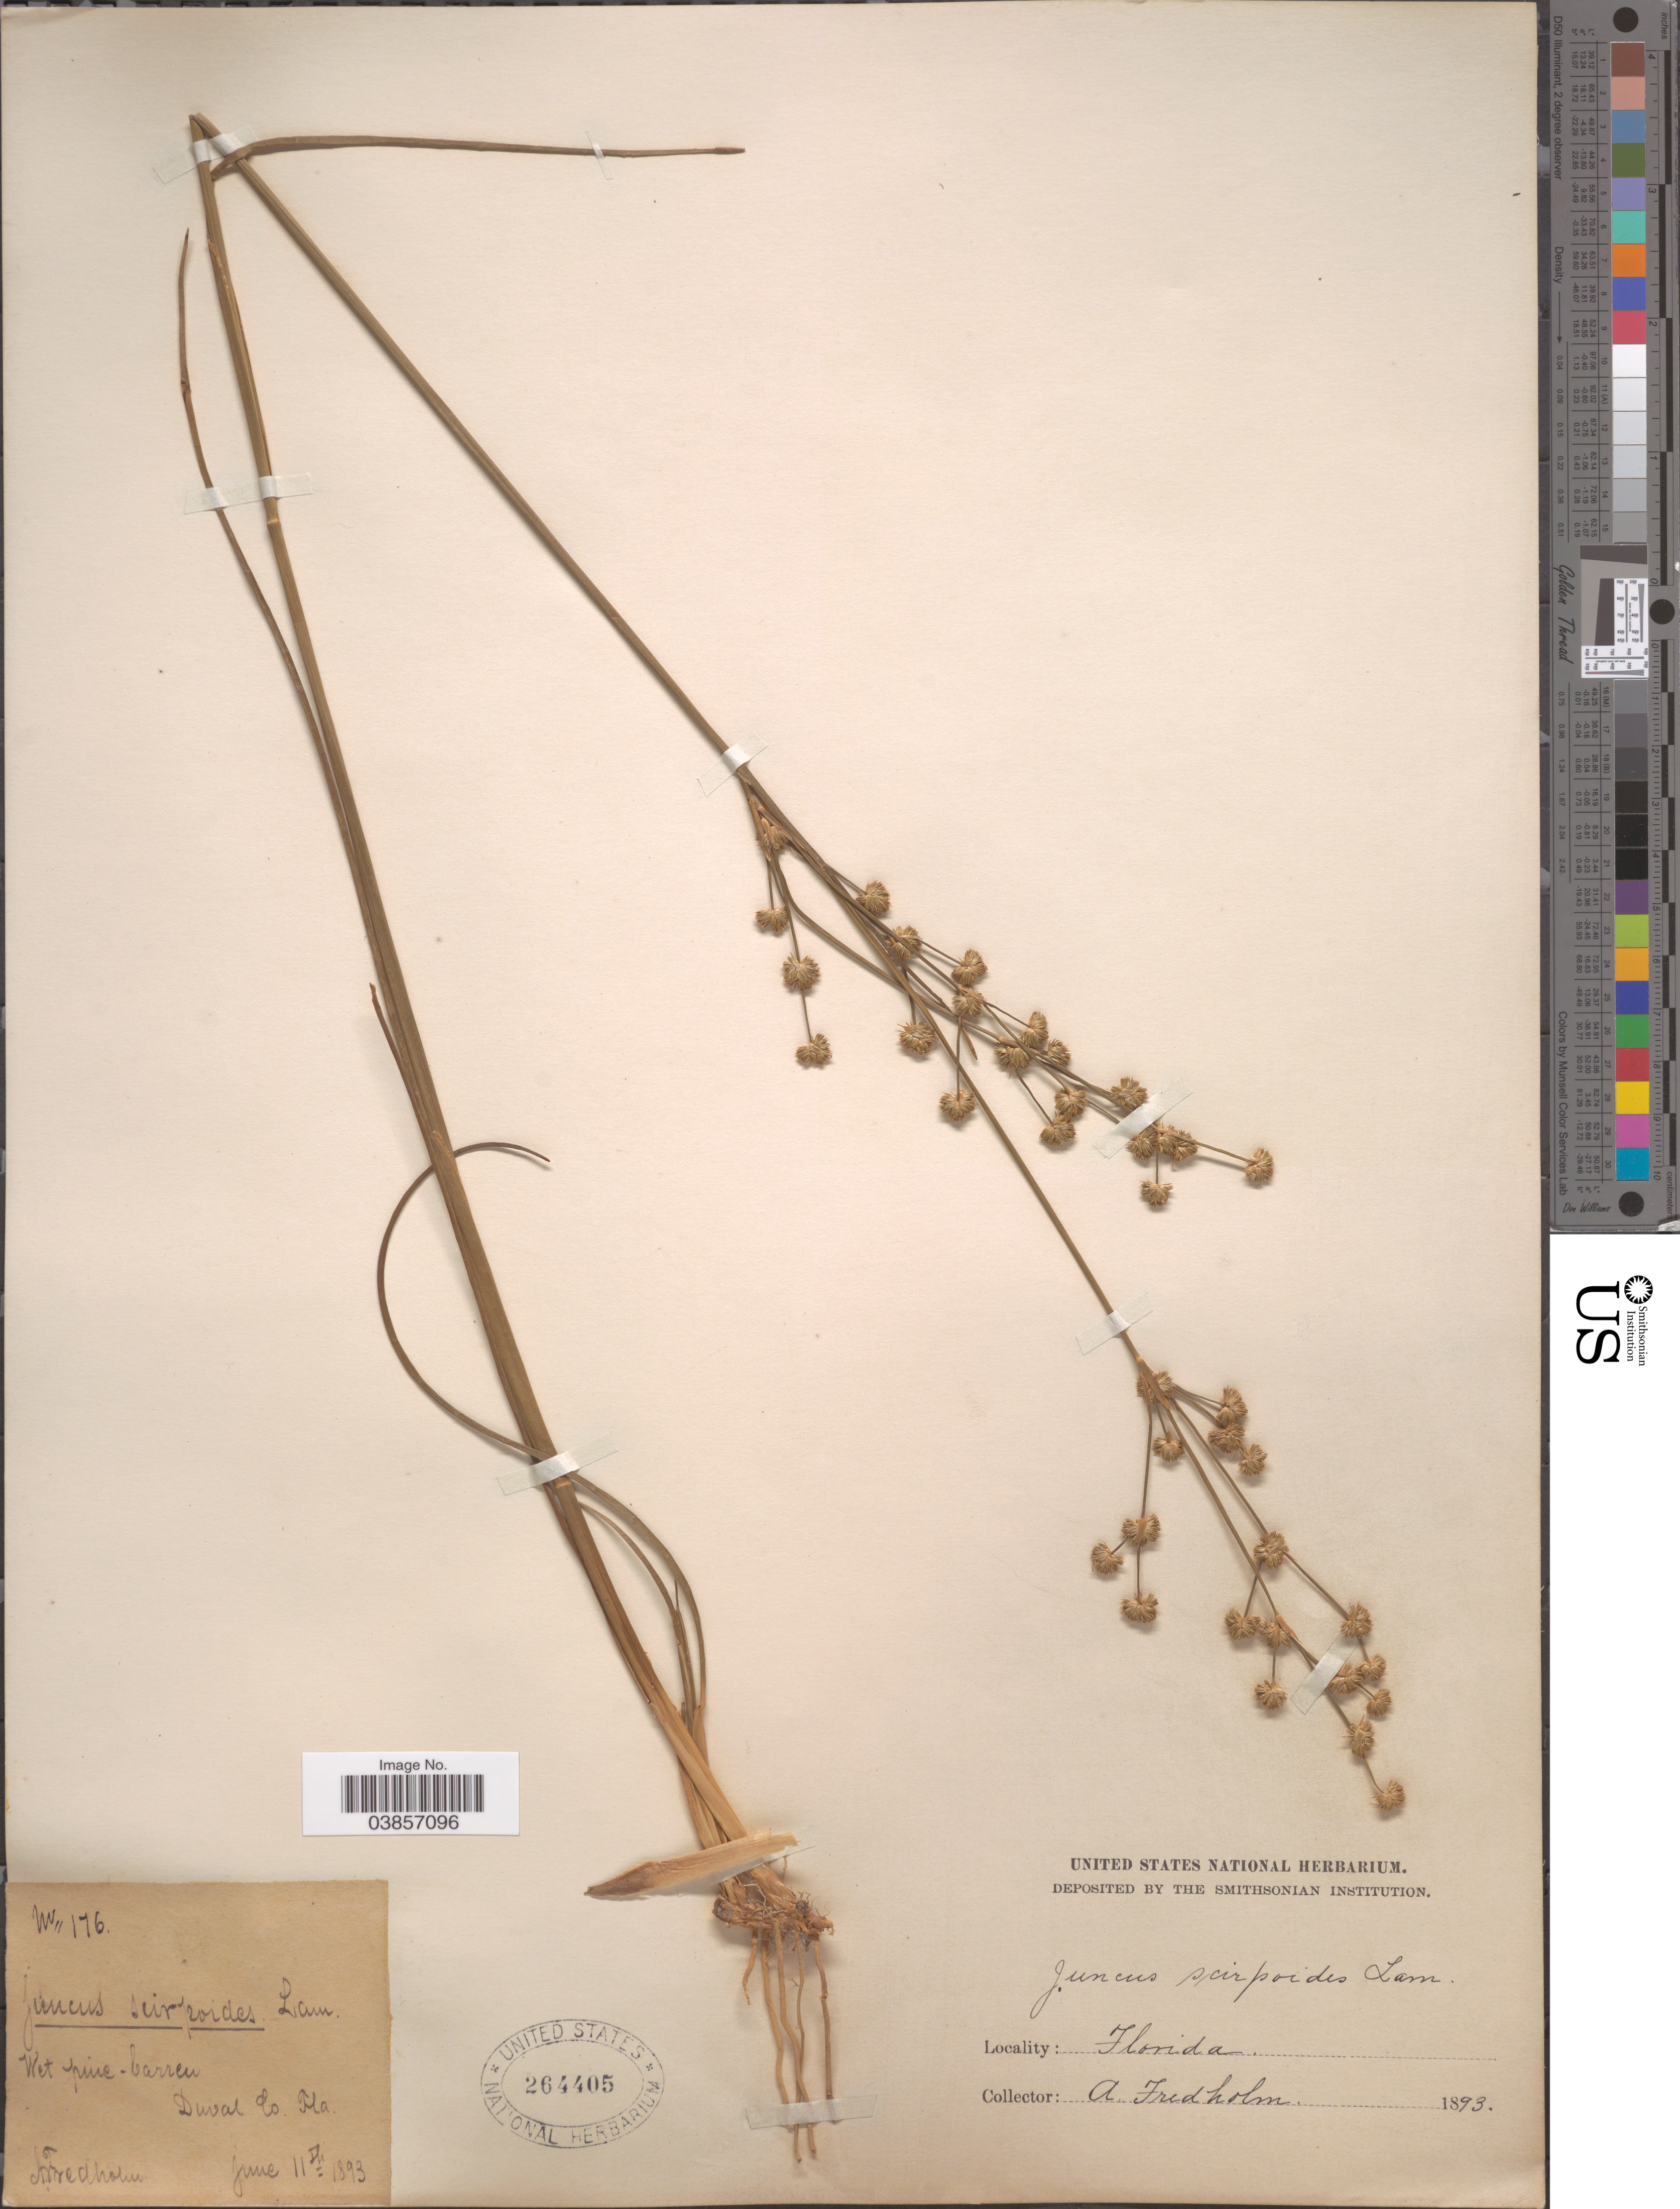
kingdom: Plantae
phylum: Tracheophyta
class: Liliopsida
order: Poales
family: Juncaceae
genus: Juncus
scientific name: Juncus scirpoides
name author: Lam.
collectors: A. Fredholm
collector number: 176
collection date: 1893-06-11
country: United States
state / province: Florida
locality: Duval Co.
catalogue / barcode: US 264405